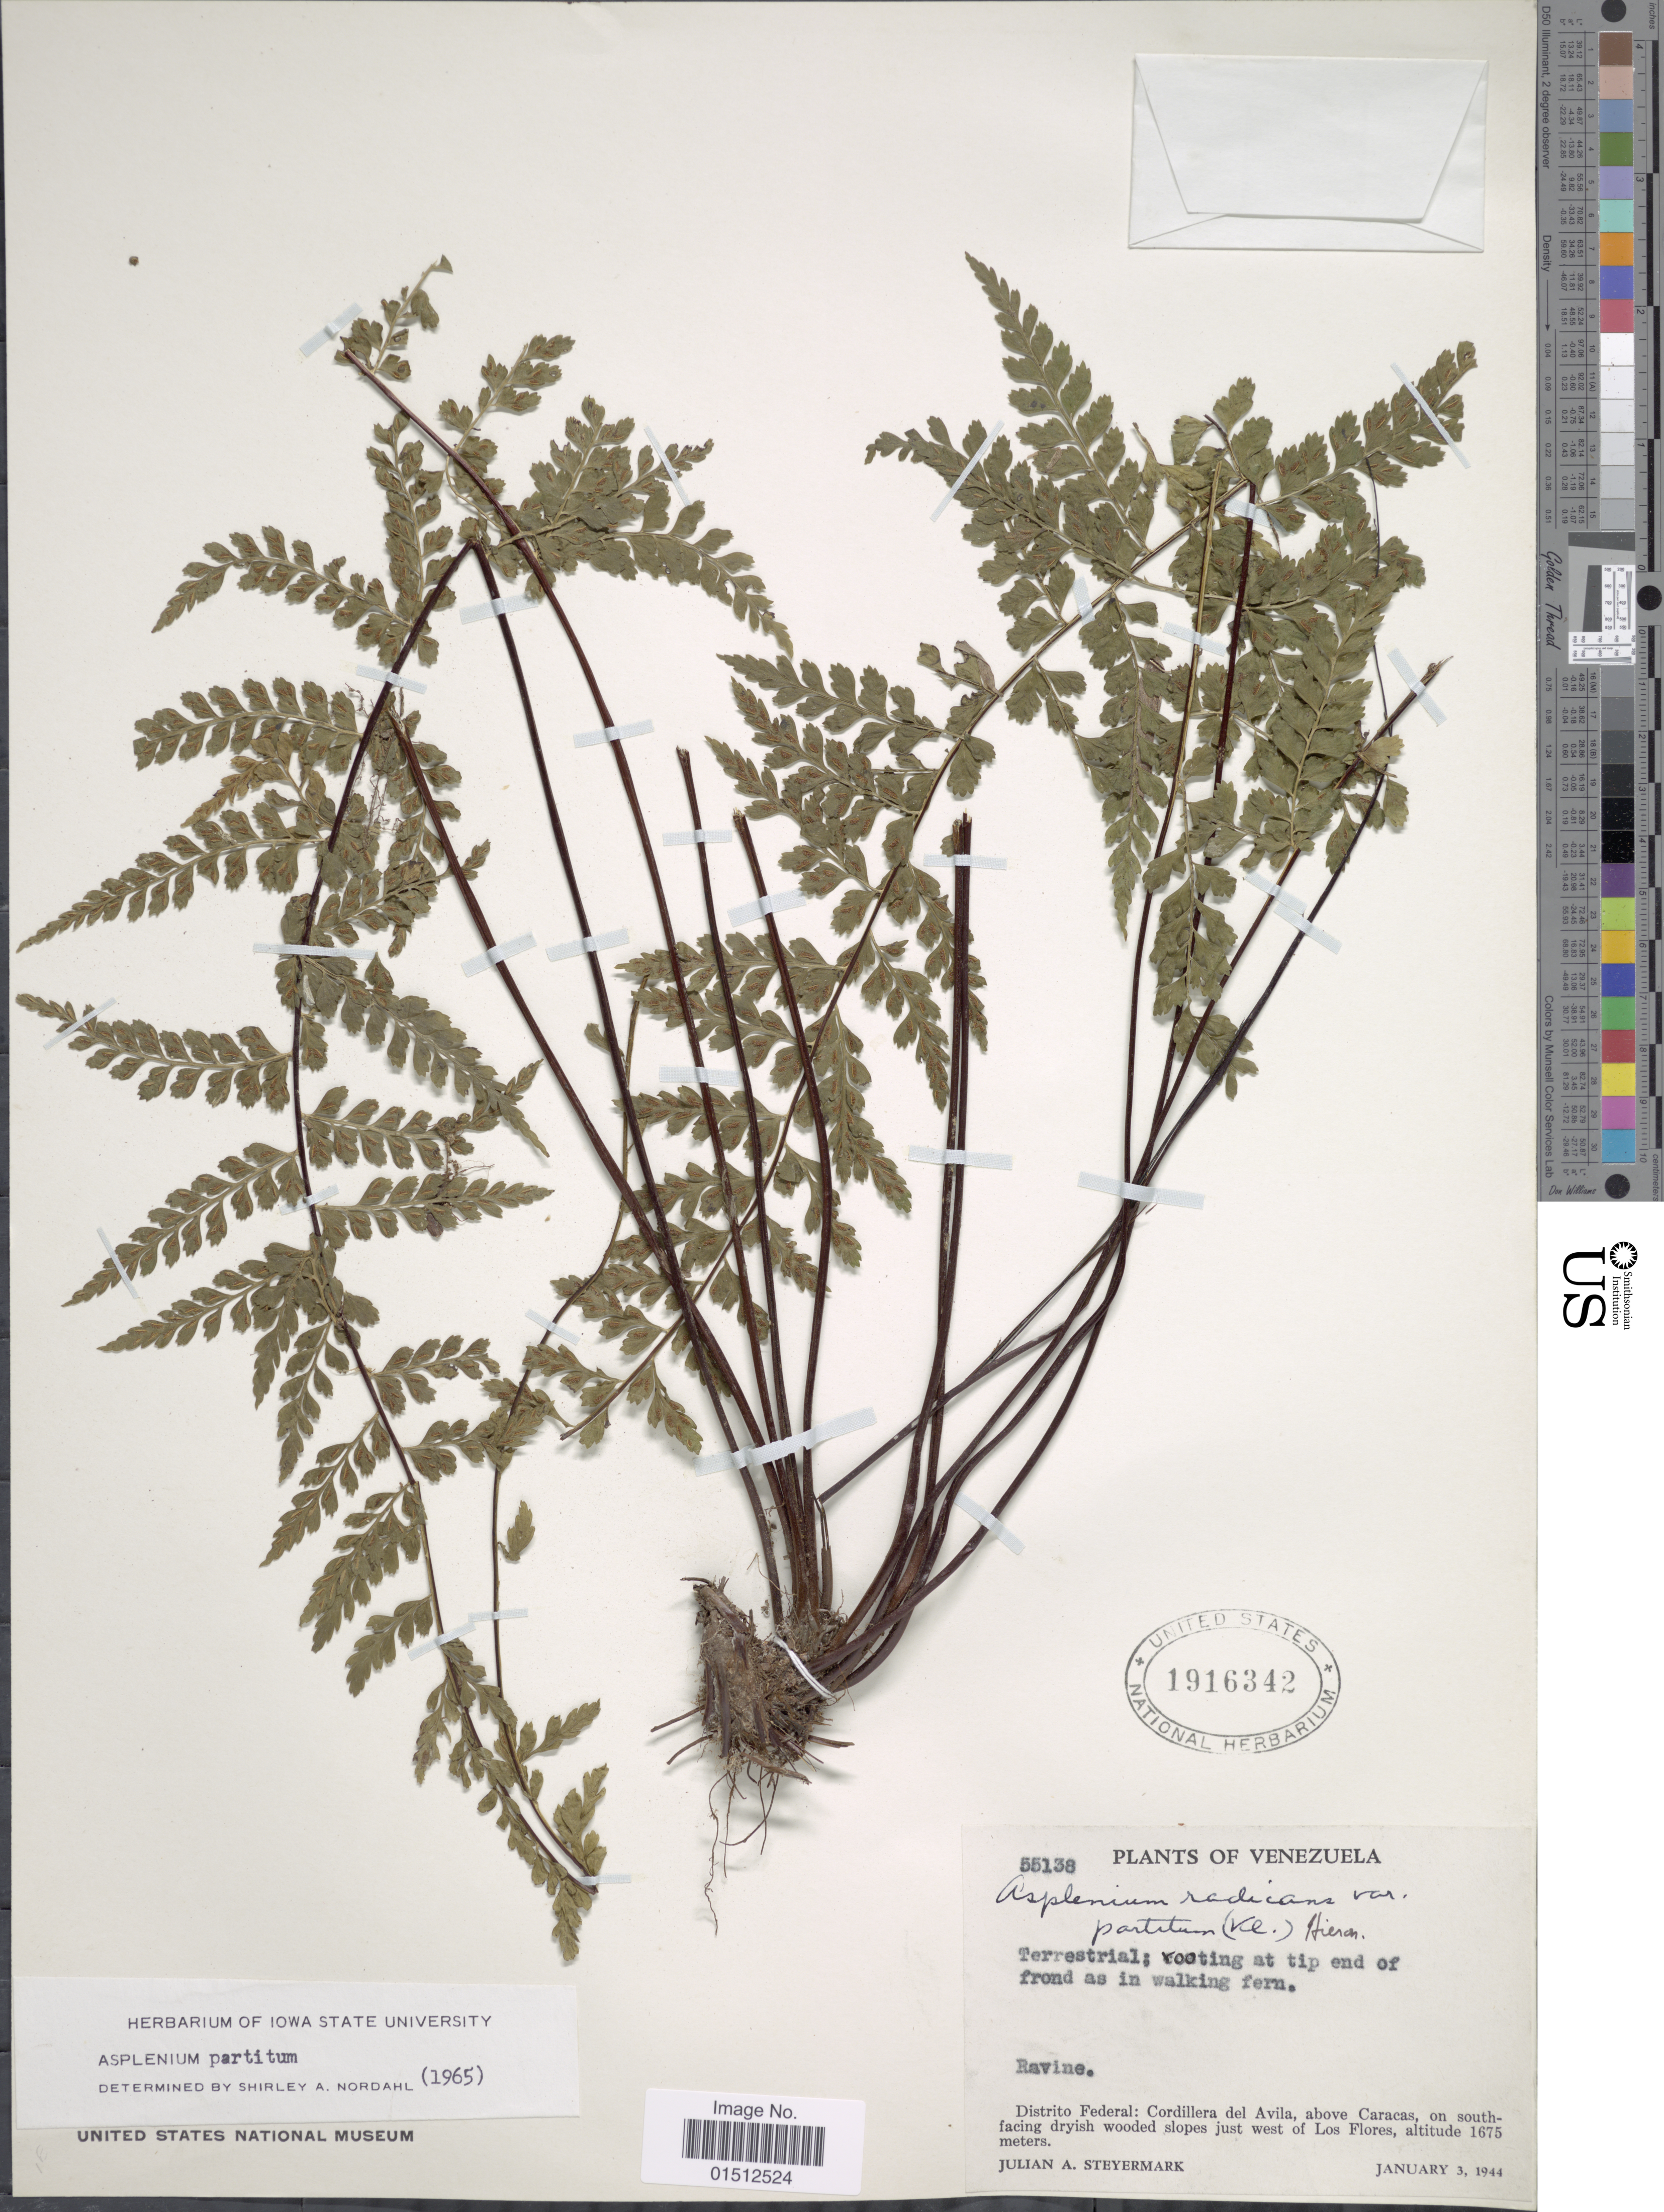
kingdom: Plantae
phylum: Tracheophyta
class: Polypodiopsida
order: Polypodiales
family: Aspleniaceae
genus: Asplenium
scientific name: Asplenium radicans var. partitum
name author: (Klotzsch) Hieron.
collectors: J. Steyermark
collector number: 55138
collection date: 1944-01-03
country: Venezuela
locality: Distrito Federal: Cordillera del Avilla, above Caracas, on south-facing dryish wooded slopes just west of Los Flores.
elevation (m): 1675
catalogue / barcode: US 1916342